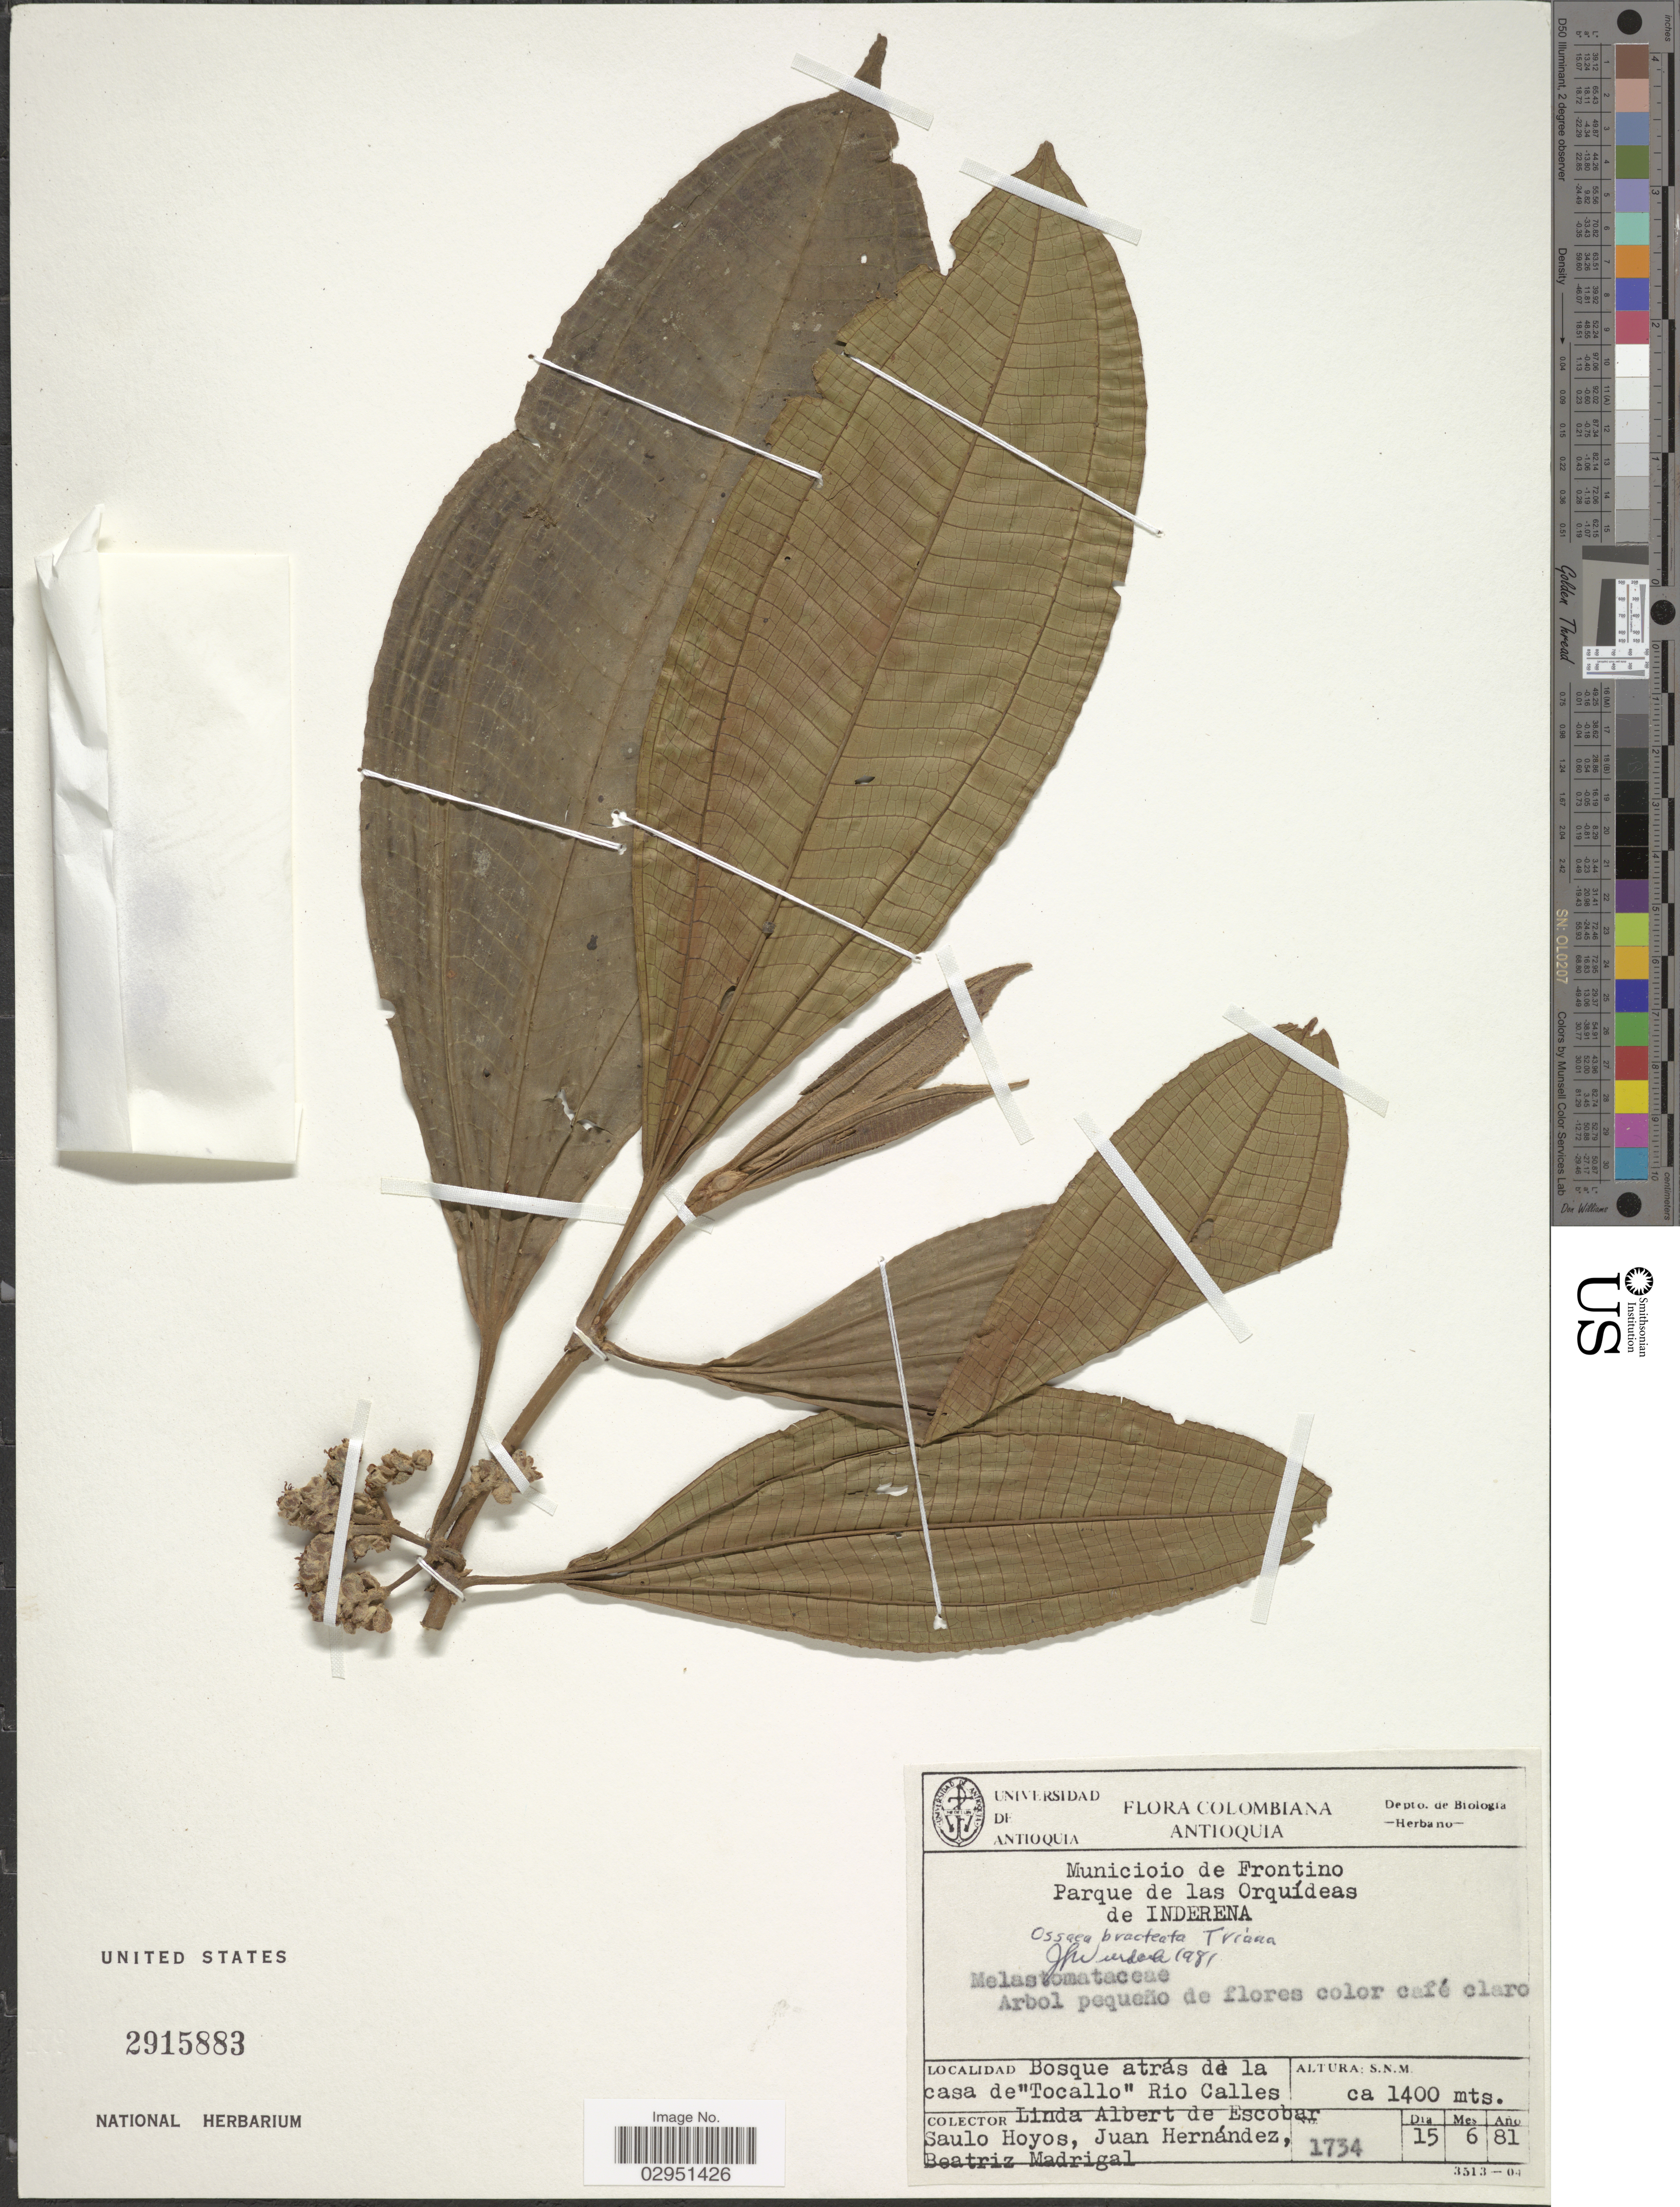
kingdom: Plantae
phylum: Tracheophyta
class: Magnoliopsida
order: Myrtales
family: Melastomataceae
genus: Ossaea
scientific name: Ossaea bracteata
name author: Triana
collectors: L. K. de Escobar, S. Hoyos, J. Hernandez & B. E. Madrigal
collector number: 1734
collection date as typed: Transcribed d/m/y: 15/6/81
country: Colombia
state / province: Antioquia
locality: Municipio de Frontino, Parque de las Orquídeas de Inderena, Bosque atrás de la casa de "Tocallo" Rio Calles.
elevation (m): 1400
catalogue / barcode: US 2915883